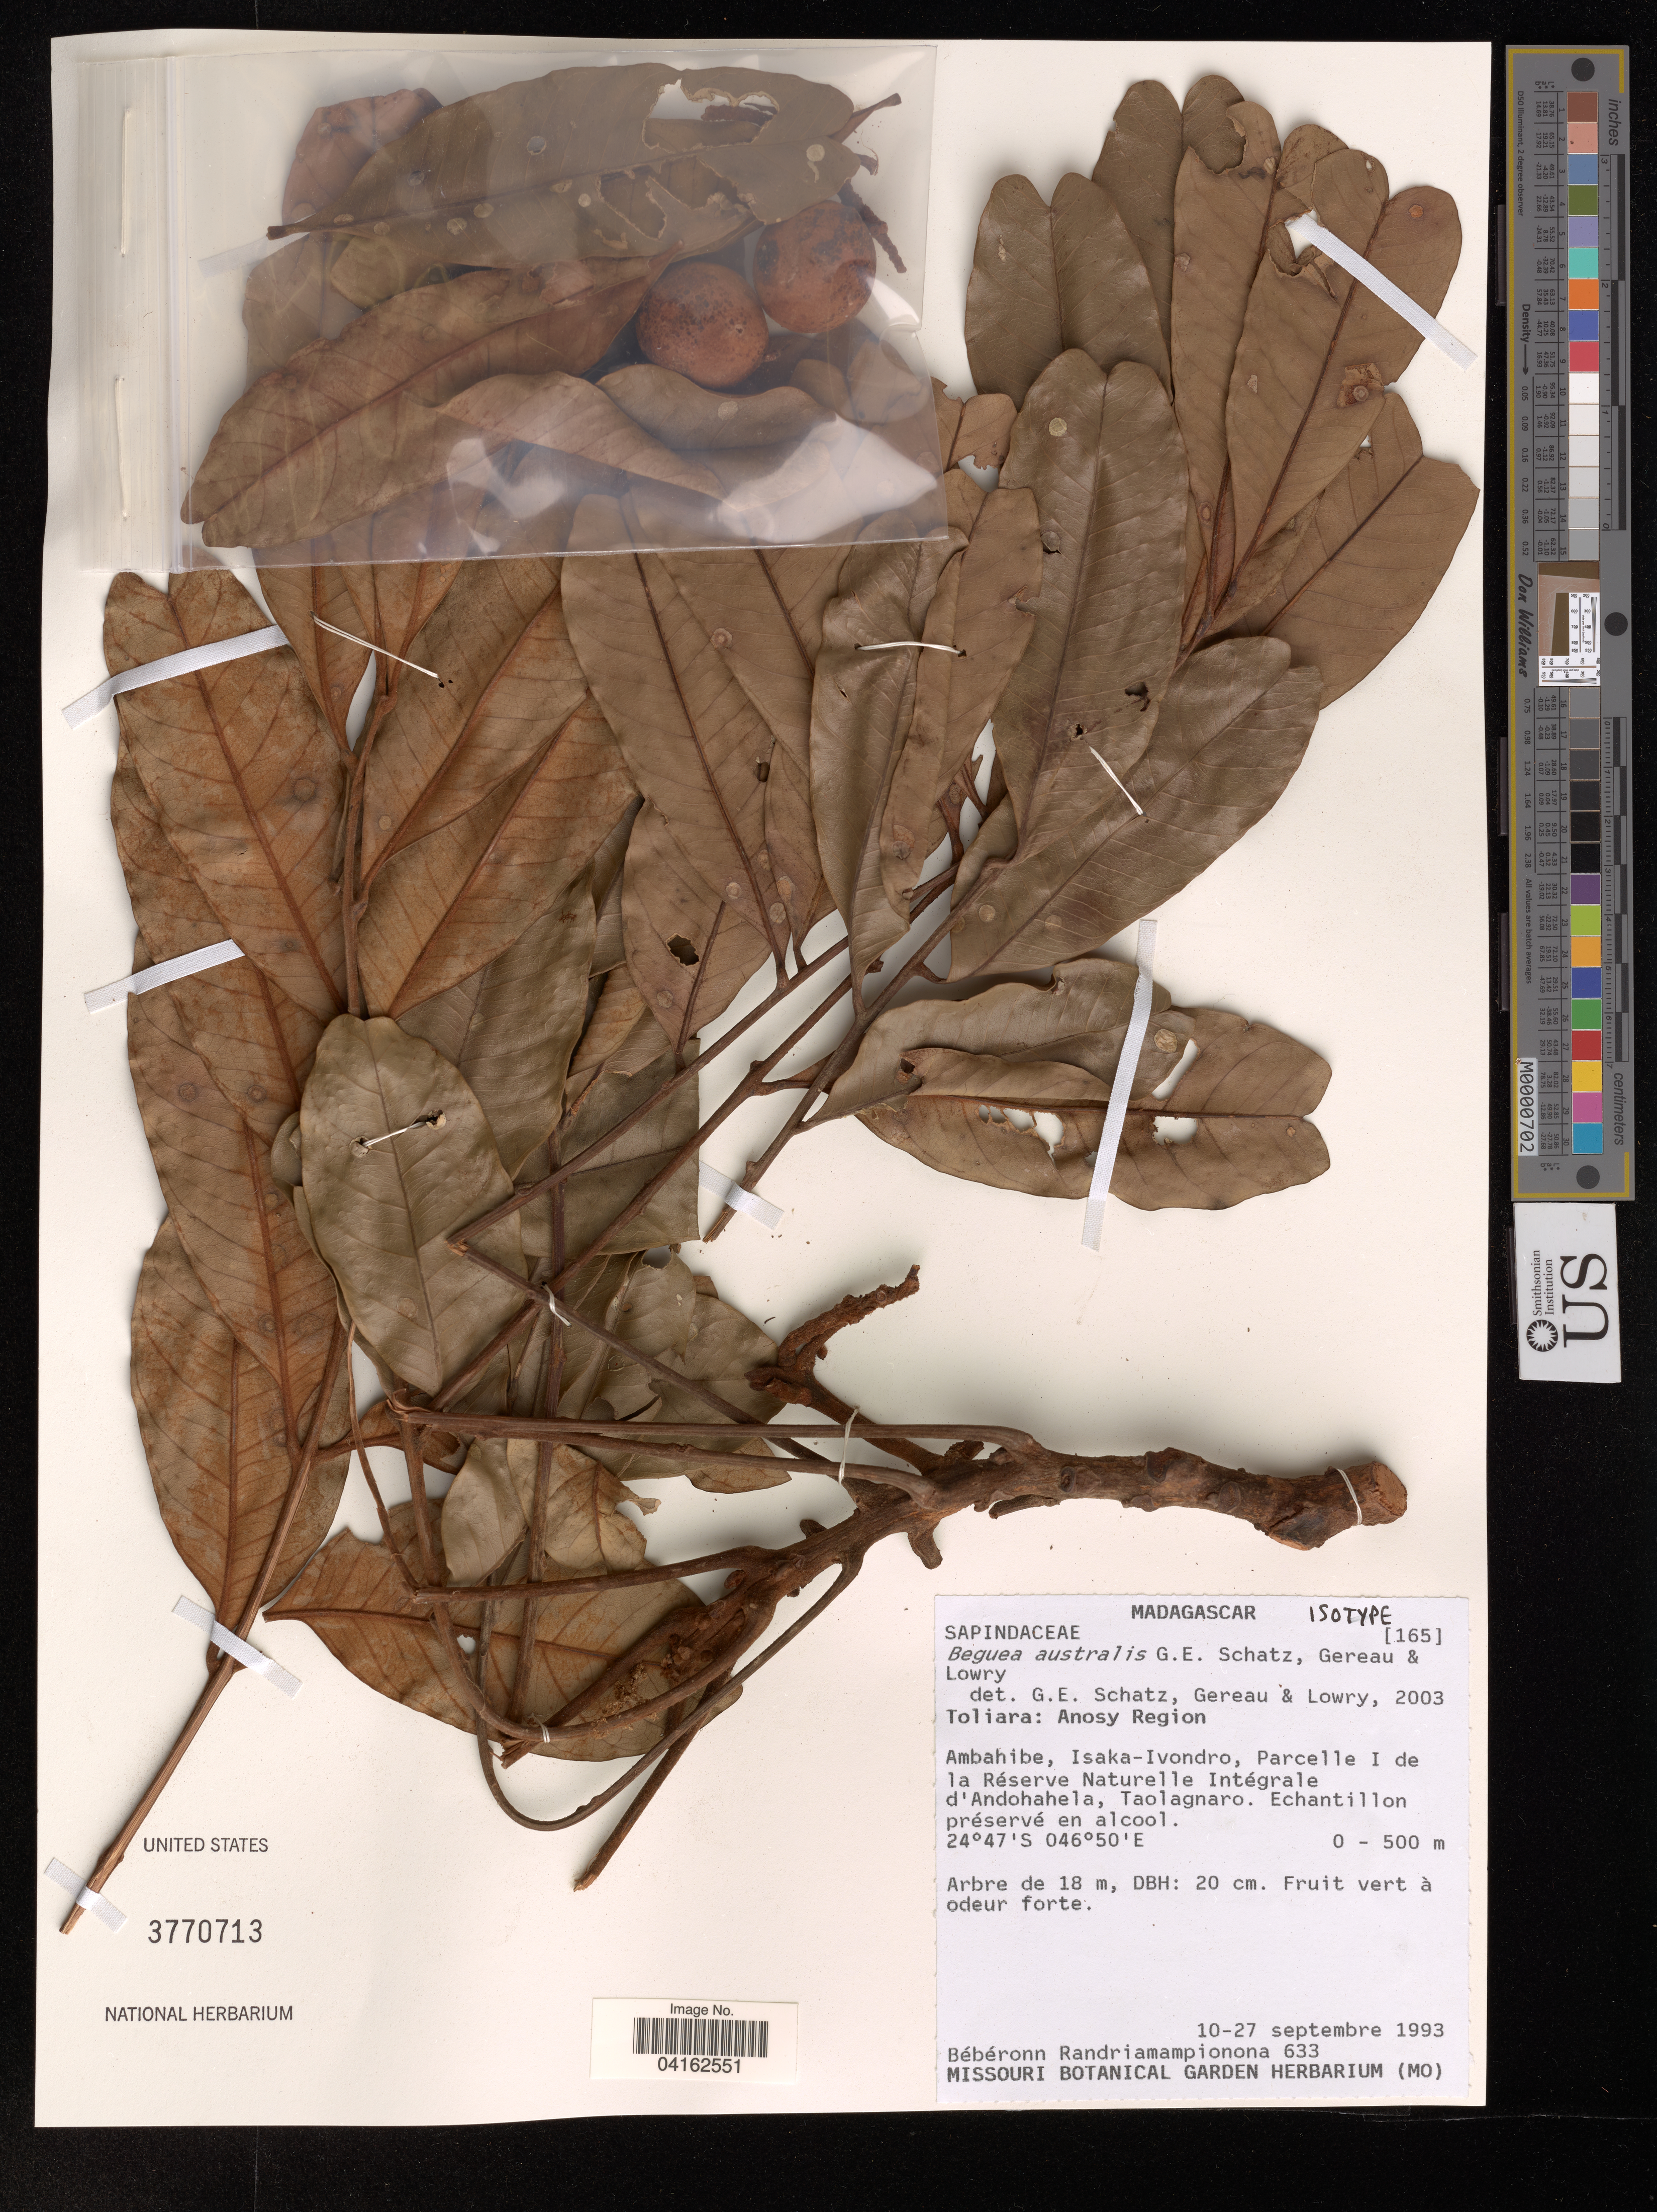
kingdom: Plantae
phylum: Tracheophyta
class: Magnoliopsida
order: Sapindales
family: Sapindaceae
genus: Beguea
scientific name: Beguea australis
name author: G.E. Schatz et al.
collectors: B. Randriamampionona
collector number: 633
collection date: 1993-09-10/1993-09-27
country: Madagascar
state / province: Toliara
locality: Anosy Region. Ambahibe, Isaka-Ivondro, Parcelle I de la Réserve Naturelle Intégrale d'Andohahela, Taolagnaro.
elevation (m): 0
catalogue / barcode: US 3770713